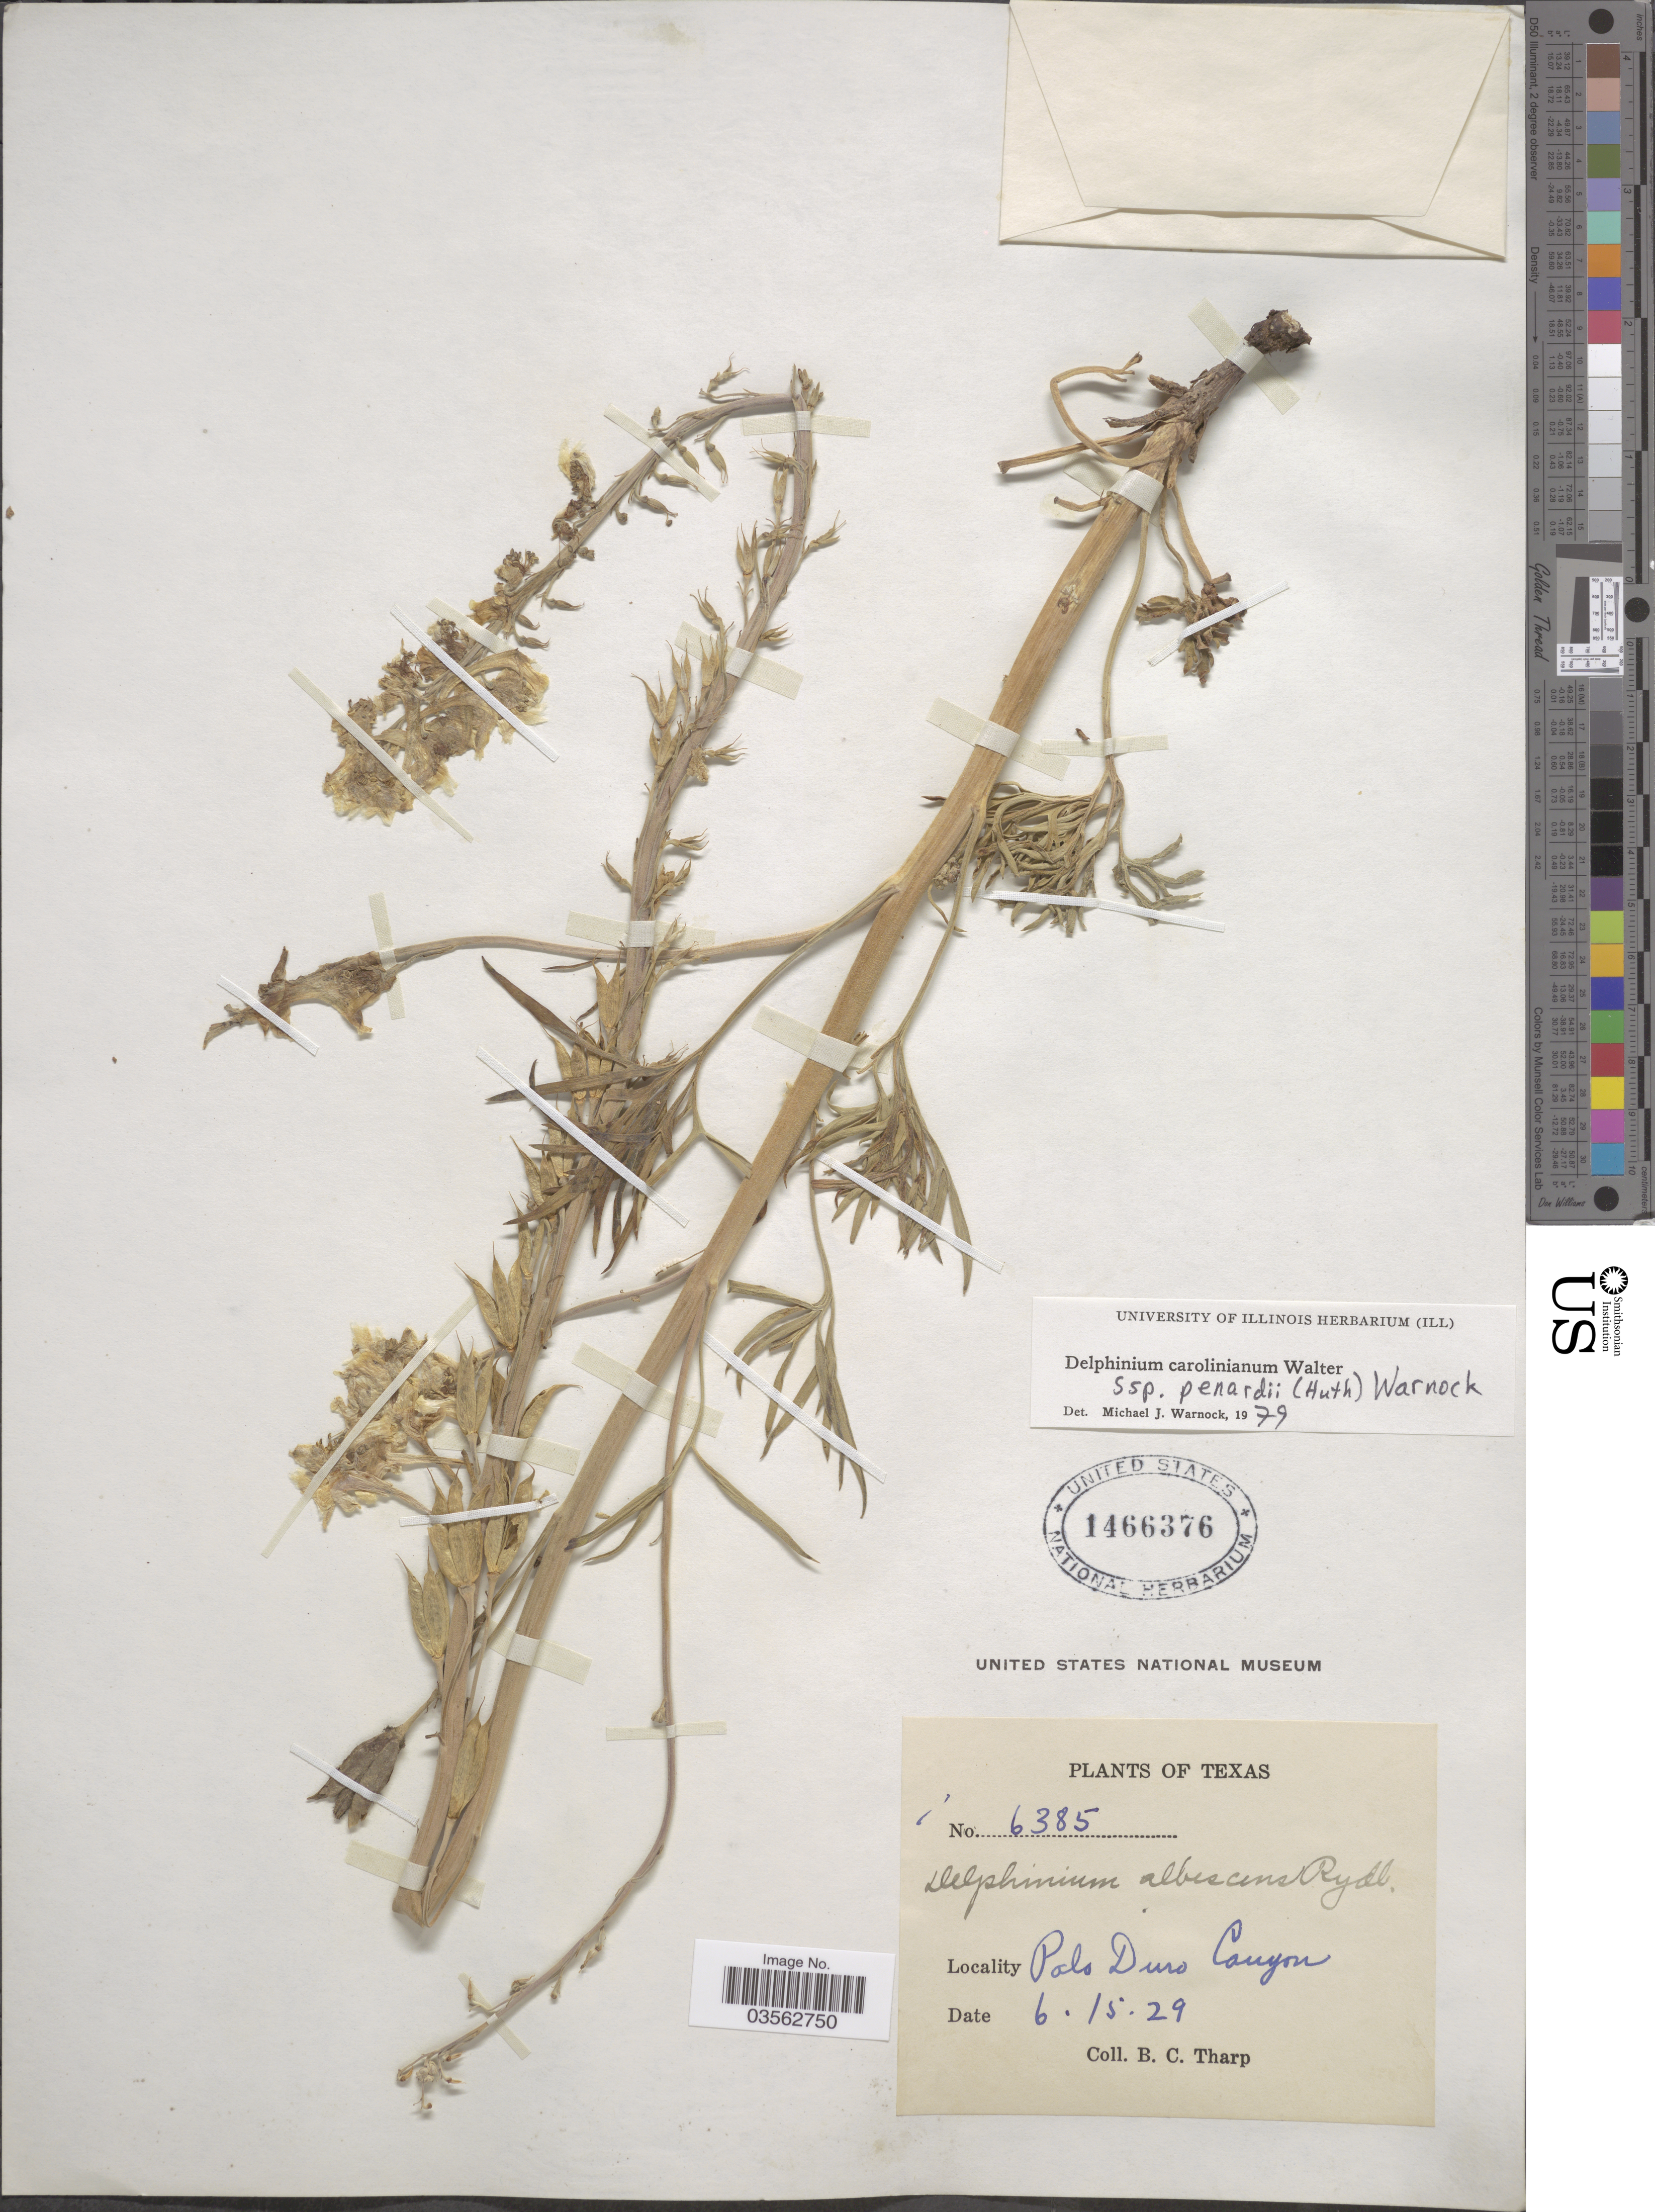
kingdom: Plantae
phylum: Tracheophyta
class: Magnoliopsida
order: Ranunculales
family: Ranunculaceae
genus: Delphinium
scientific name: Delphinium carolinianum subsp. penardii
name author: (Huth) M.J. Warnock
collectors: B. C. Tharp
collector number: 6385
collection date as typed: Transcribed d/m/y: 15/6/29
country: United States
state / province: Texas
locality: Palo Duro Canyon.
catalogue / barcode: US 1466376